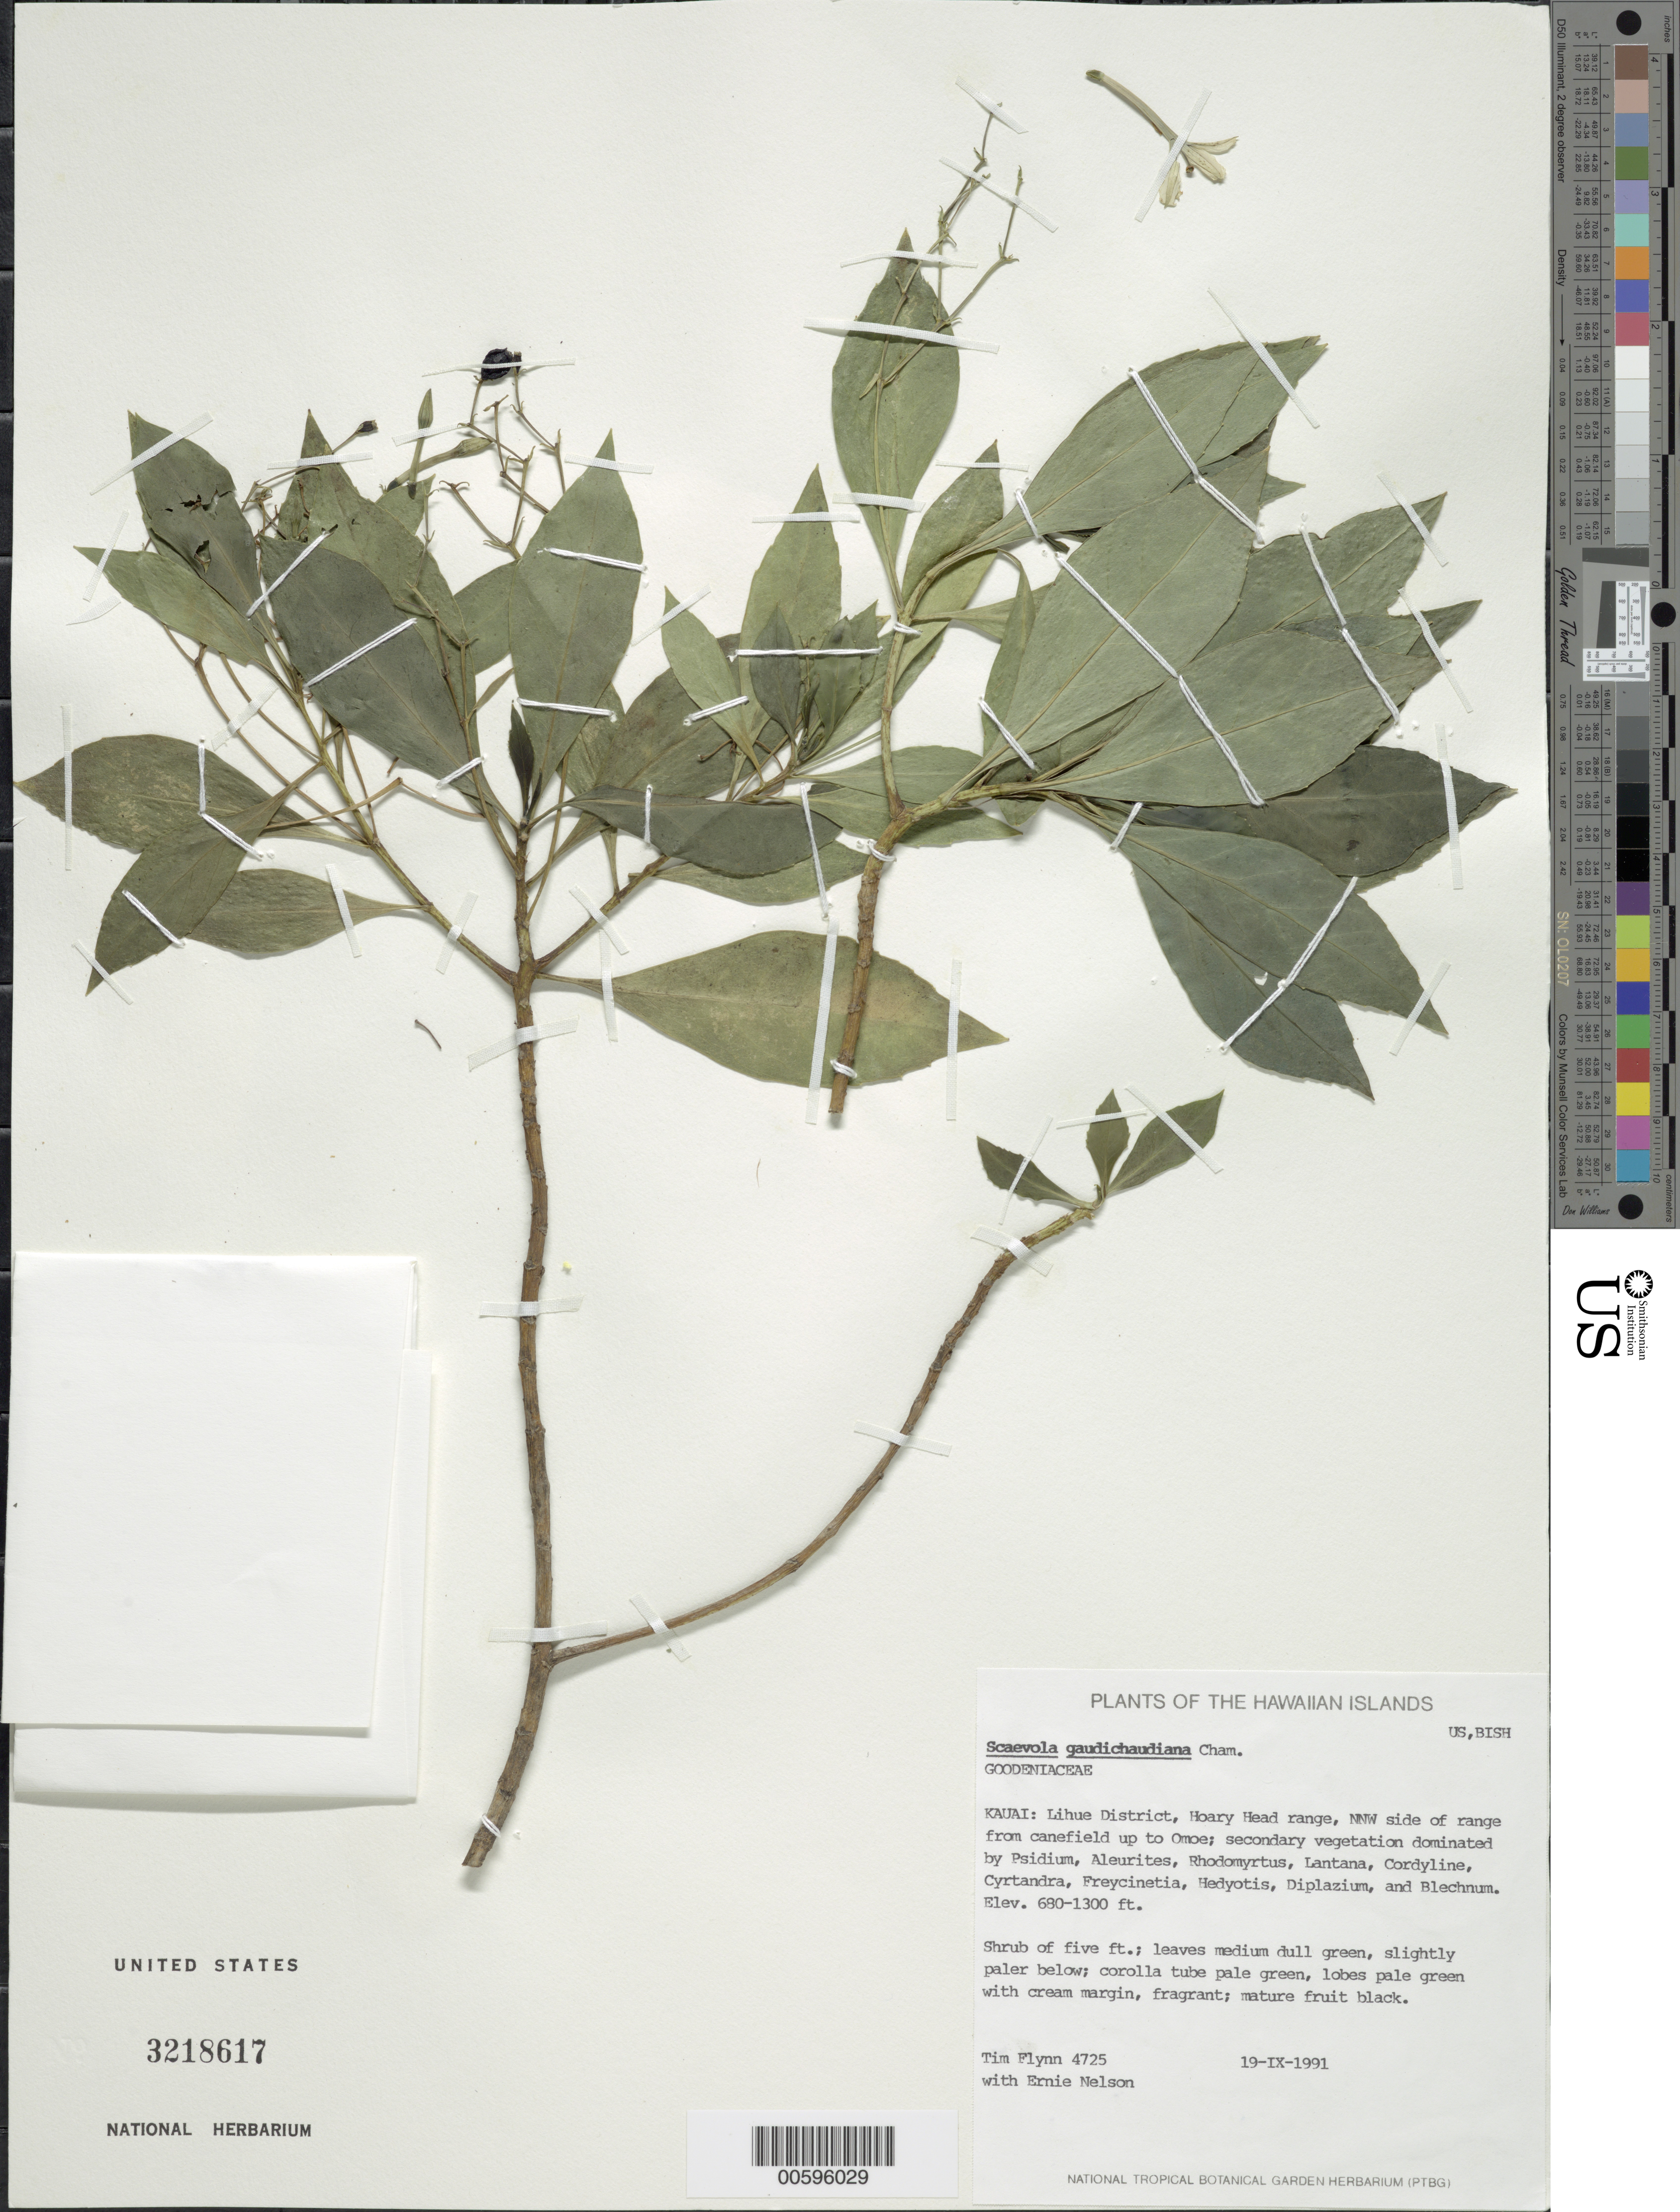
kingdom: Plantae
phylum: Tracheophyta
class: Magnoliopsida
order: Asterales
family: Goodeniaceae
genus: Scaevola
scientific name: Scaevola gaudichaudiana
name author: Cham.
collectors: T. W. Flynn & E. Nelson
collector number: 4725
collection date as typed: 19 Sep 1991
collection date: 1991-09-19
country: United States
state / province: Hawaii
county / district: Kauai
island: Kaua'i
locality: Lihue Dist, Hoary Head range, NNW side of range from canefield up to Omoe.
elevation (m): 207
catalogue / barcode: US 3218617